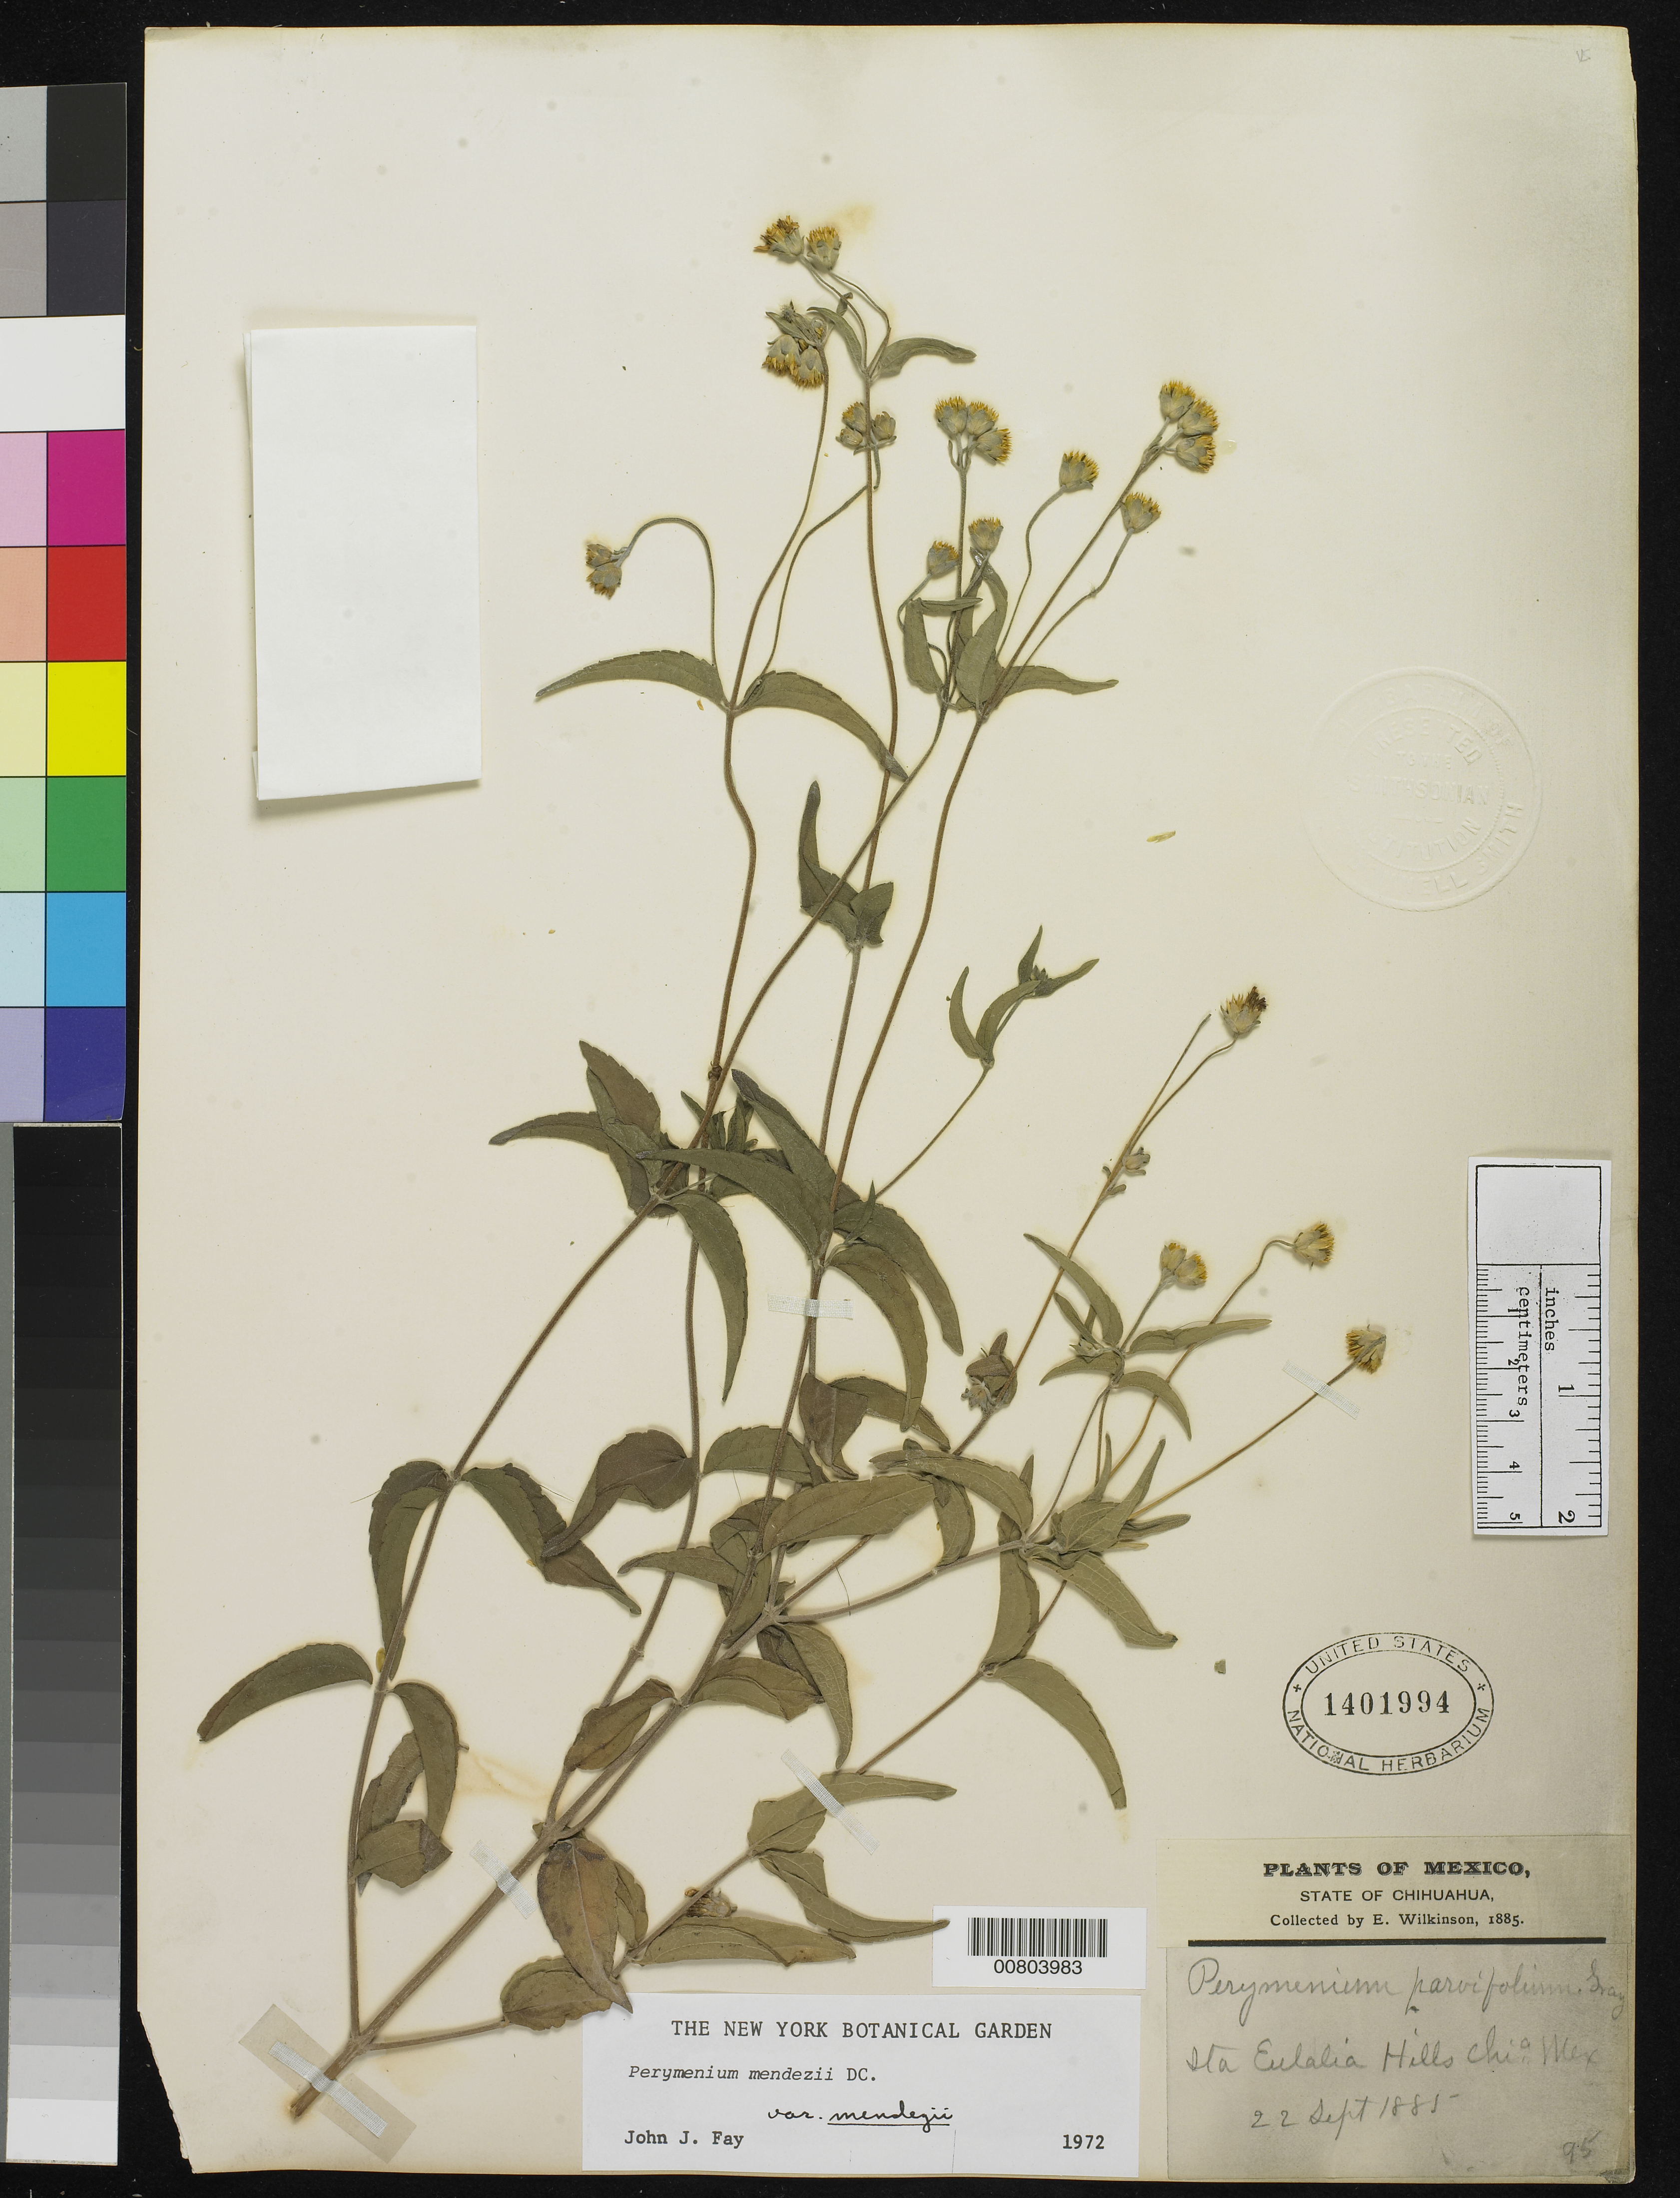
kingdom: Plantae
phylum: Tracheophyta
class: Magnoliopsida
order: Asterales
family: Asteraceae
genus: Perymenium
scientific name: Perymenium mendezii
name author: DC.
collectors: E. Wilkinson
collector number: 95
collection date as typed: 22 Sep 1885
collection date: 1885-09-22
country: Mexico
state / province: Chihuahua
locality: Sta. Eulalia hills, Chihuahua.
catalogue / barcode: US 1401994